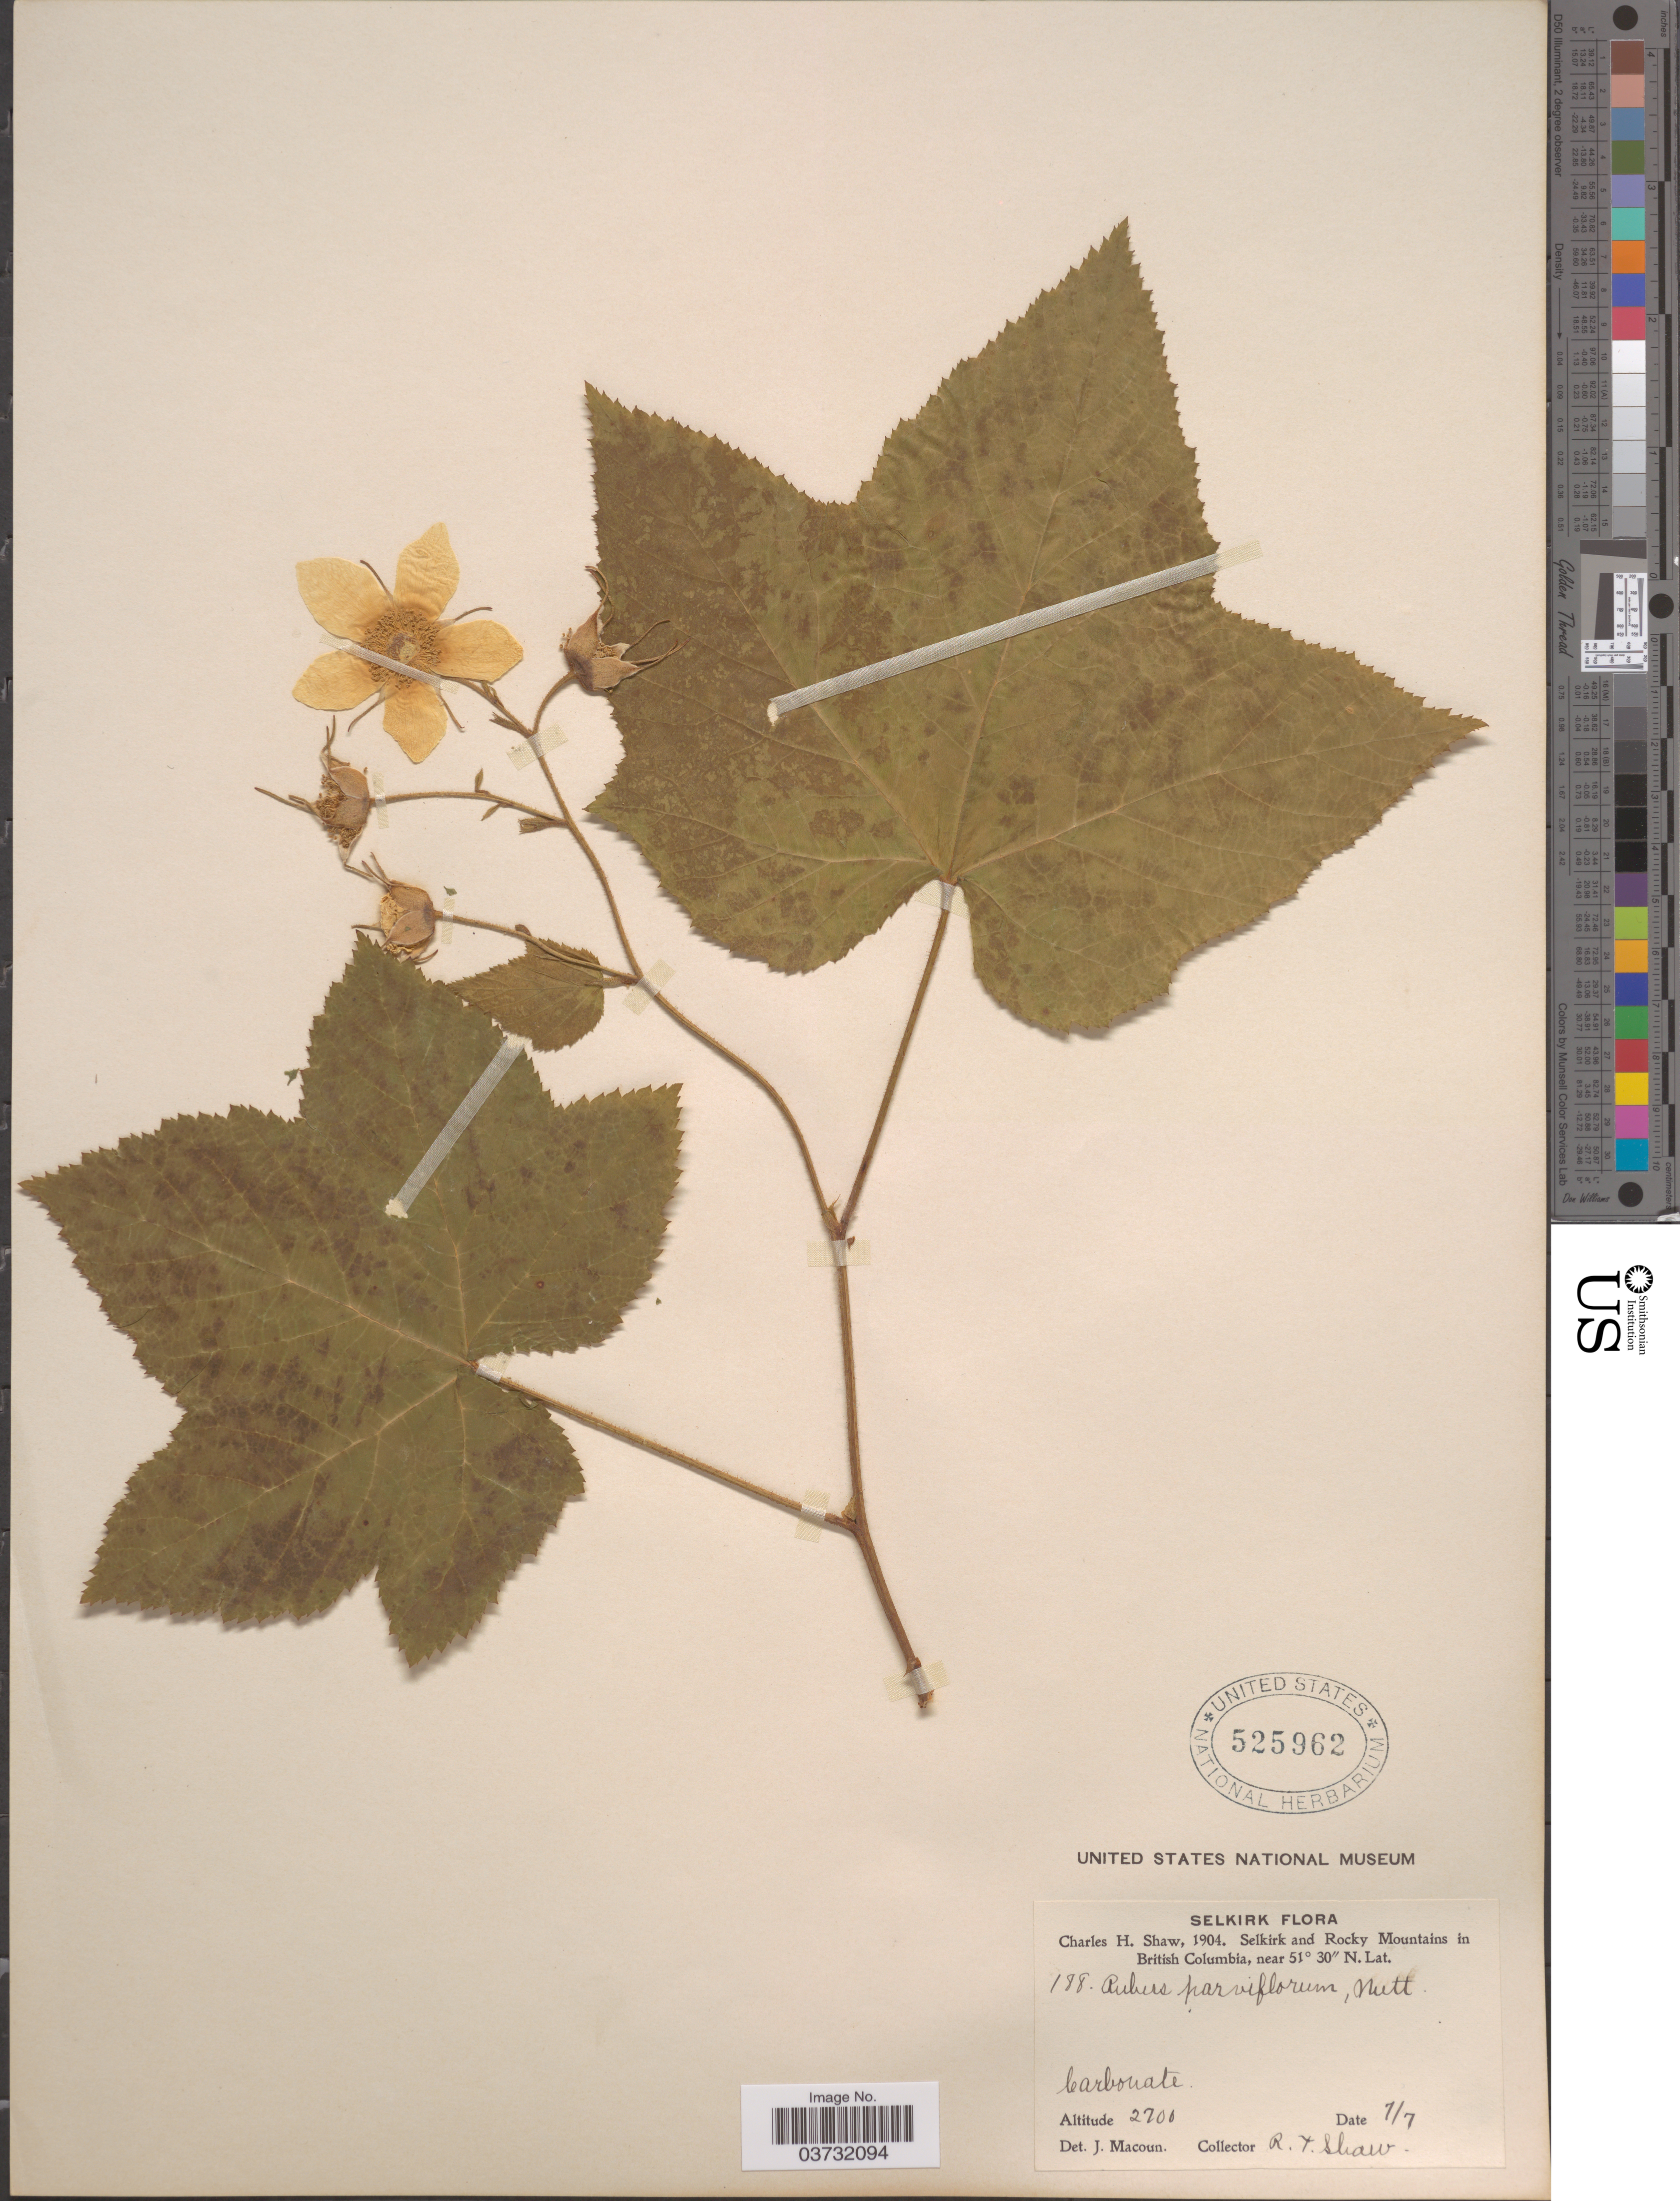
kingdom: Plantae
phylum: Tracheophyta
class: Magnoliopsida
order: Rosales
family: Rosaceae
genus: Rubus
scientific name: Rubus parviflorus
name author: Nutt.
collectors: R. T. Shaw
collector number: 188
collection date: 1904-07-07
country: Canada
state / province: British Columbia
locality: Selkirk and Rocky Mountains. Carbonate.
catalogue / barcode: US 525962